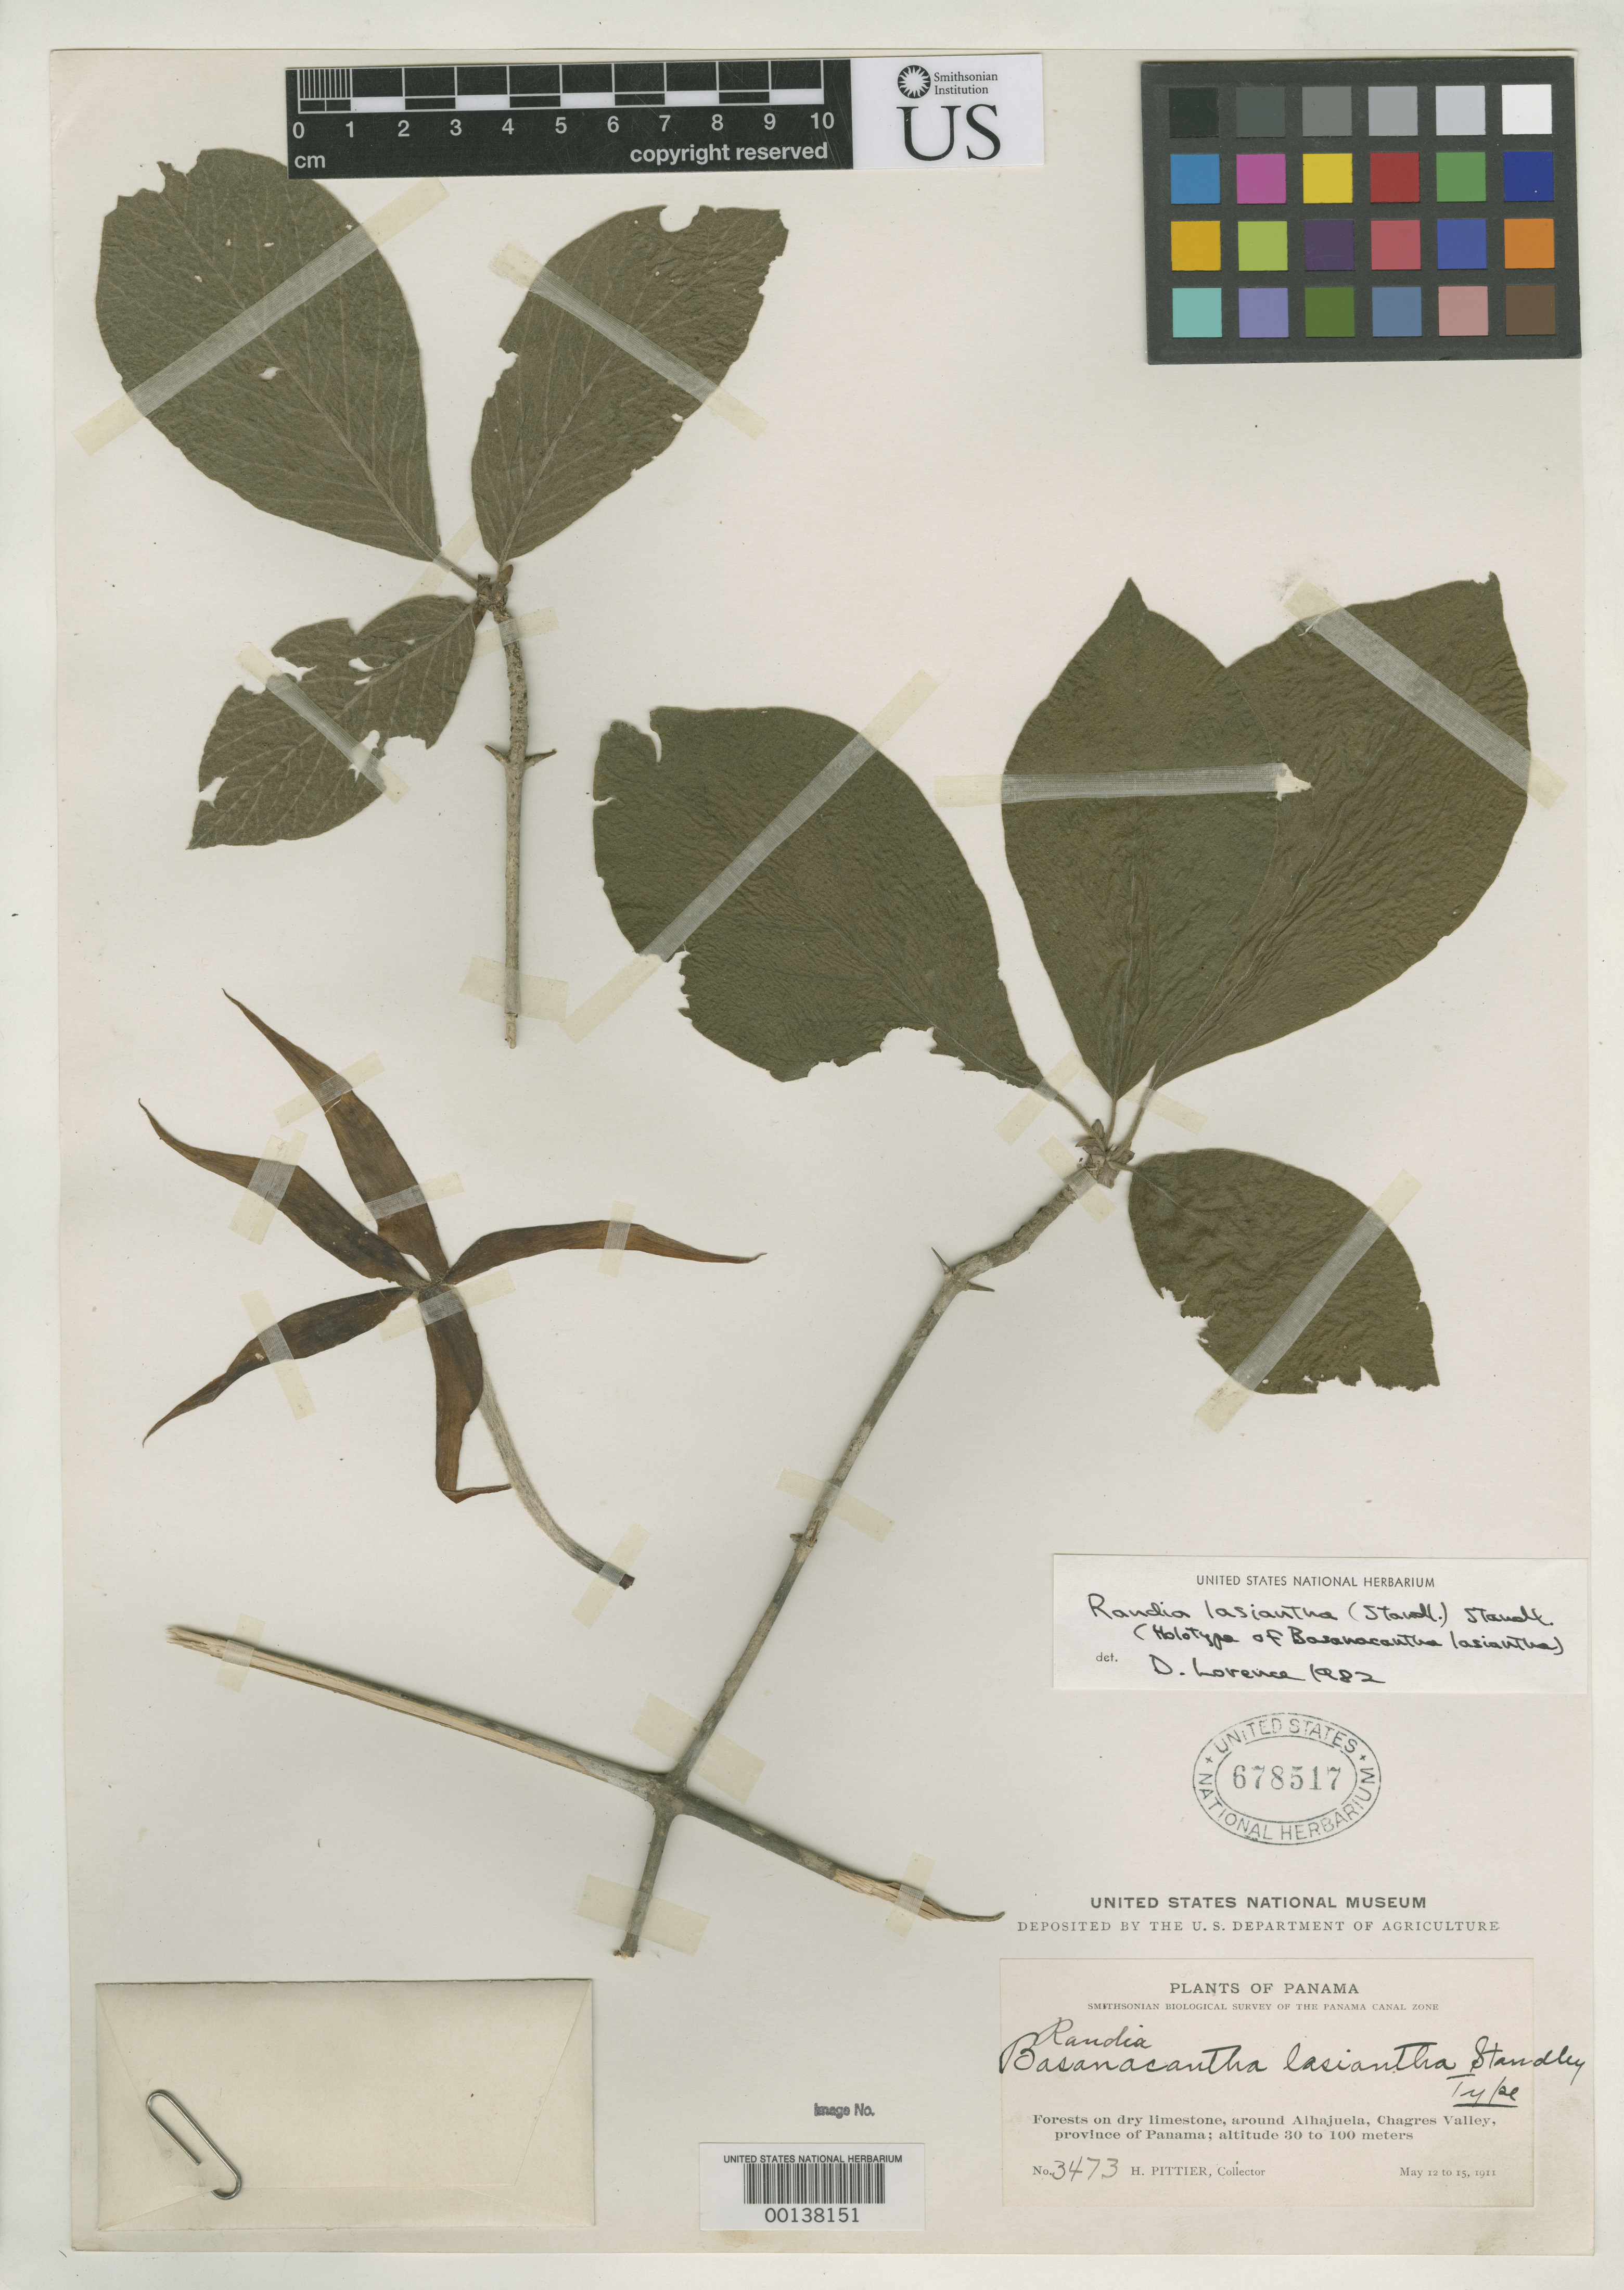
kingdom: Plantae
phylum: Tracheophyta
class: Magnoliopsida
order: Gentianales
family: Rubiaceae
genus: Basanacantha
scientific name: Basanacantha lasiantha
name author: Standl.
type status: Holotype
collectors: H. F. Pittier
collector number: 3473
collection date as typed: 12 May 1911 to 15 May 1911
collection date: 1911-05-12/1911-05-15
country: Panama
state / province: Panamá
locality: Chagres Valley, around Alajuela.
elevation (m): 30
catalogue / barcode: US 678517